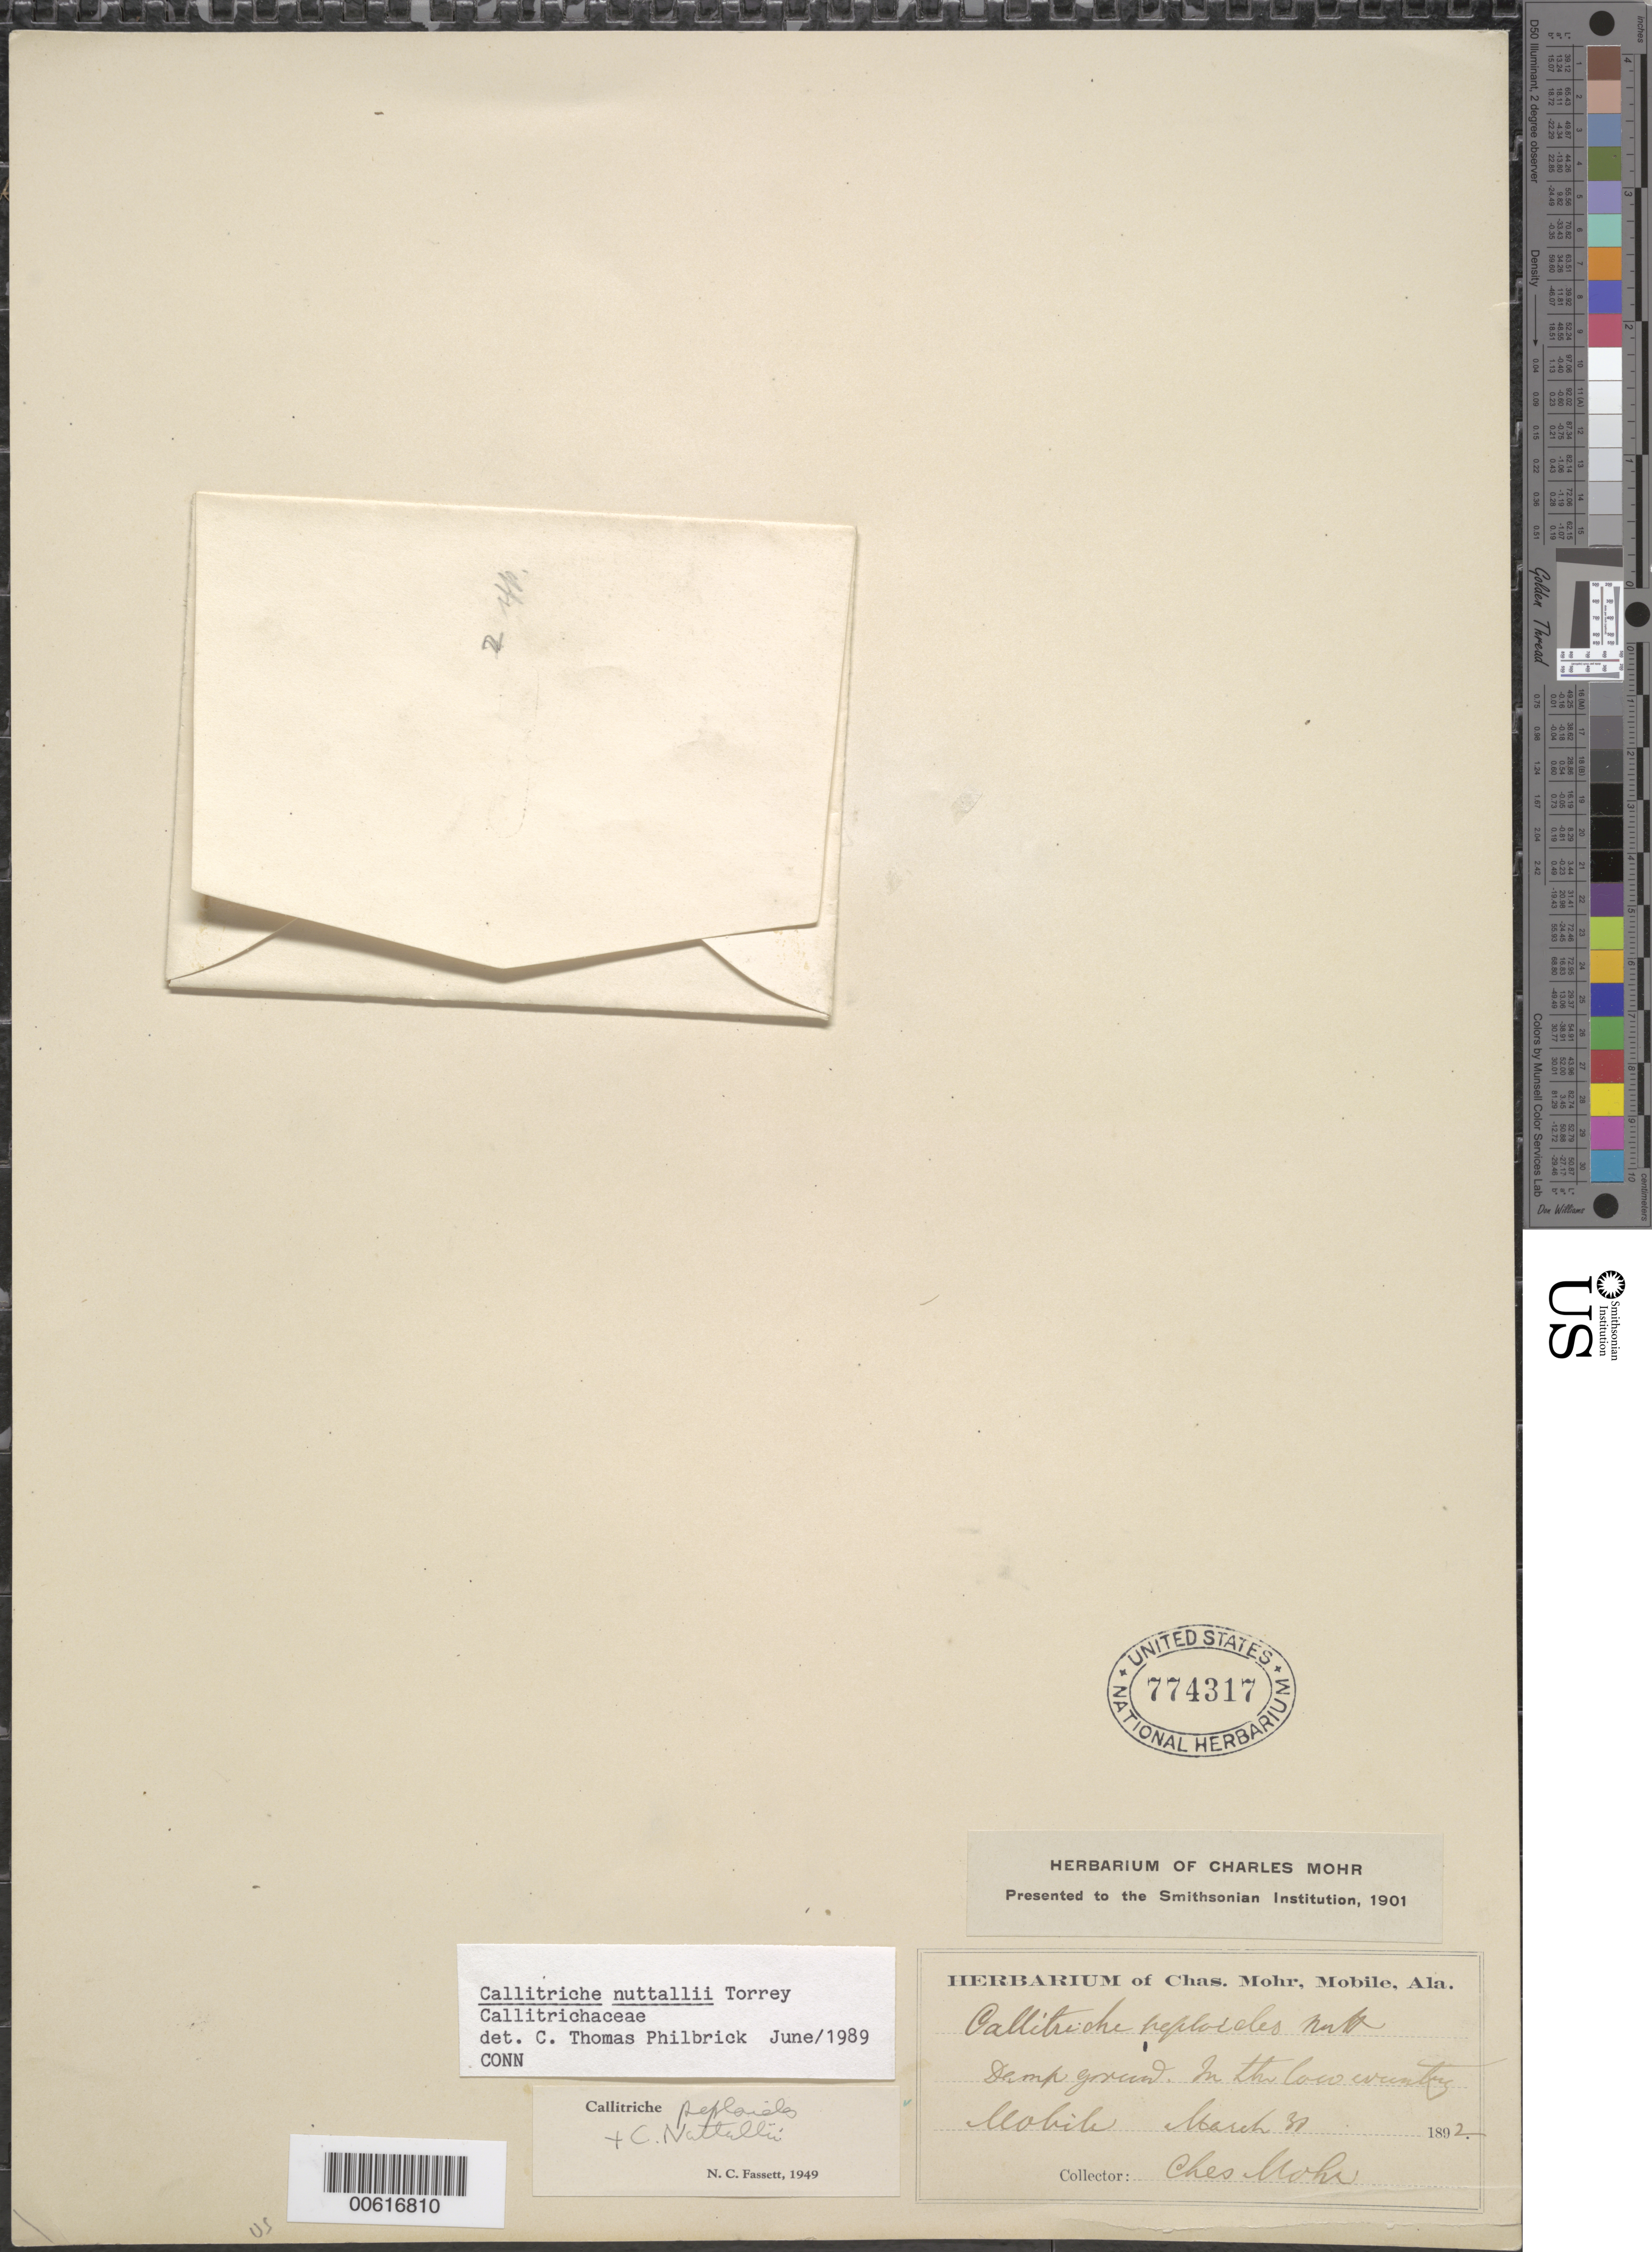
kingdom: Plantae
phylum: Tracheophyta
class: Magnoliopsida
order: Lamiales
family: Plantaginaceae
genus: Callitriche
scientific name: Callitriche nuttallii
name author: Torr.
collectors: C. T. Mohr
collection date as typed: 30 Mar 1892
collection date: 1892-03-30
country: United States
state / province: Alabama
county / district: Mobile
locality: Mobile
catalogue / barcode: US 774317